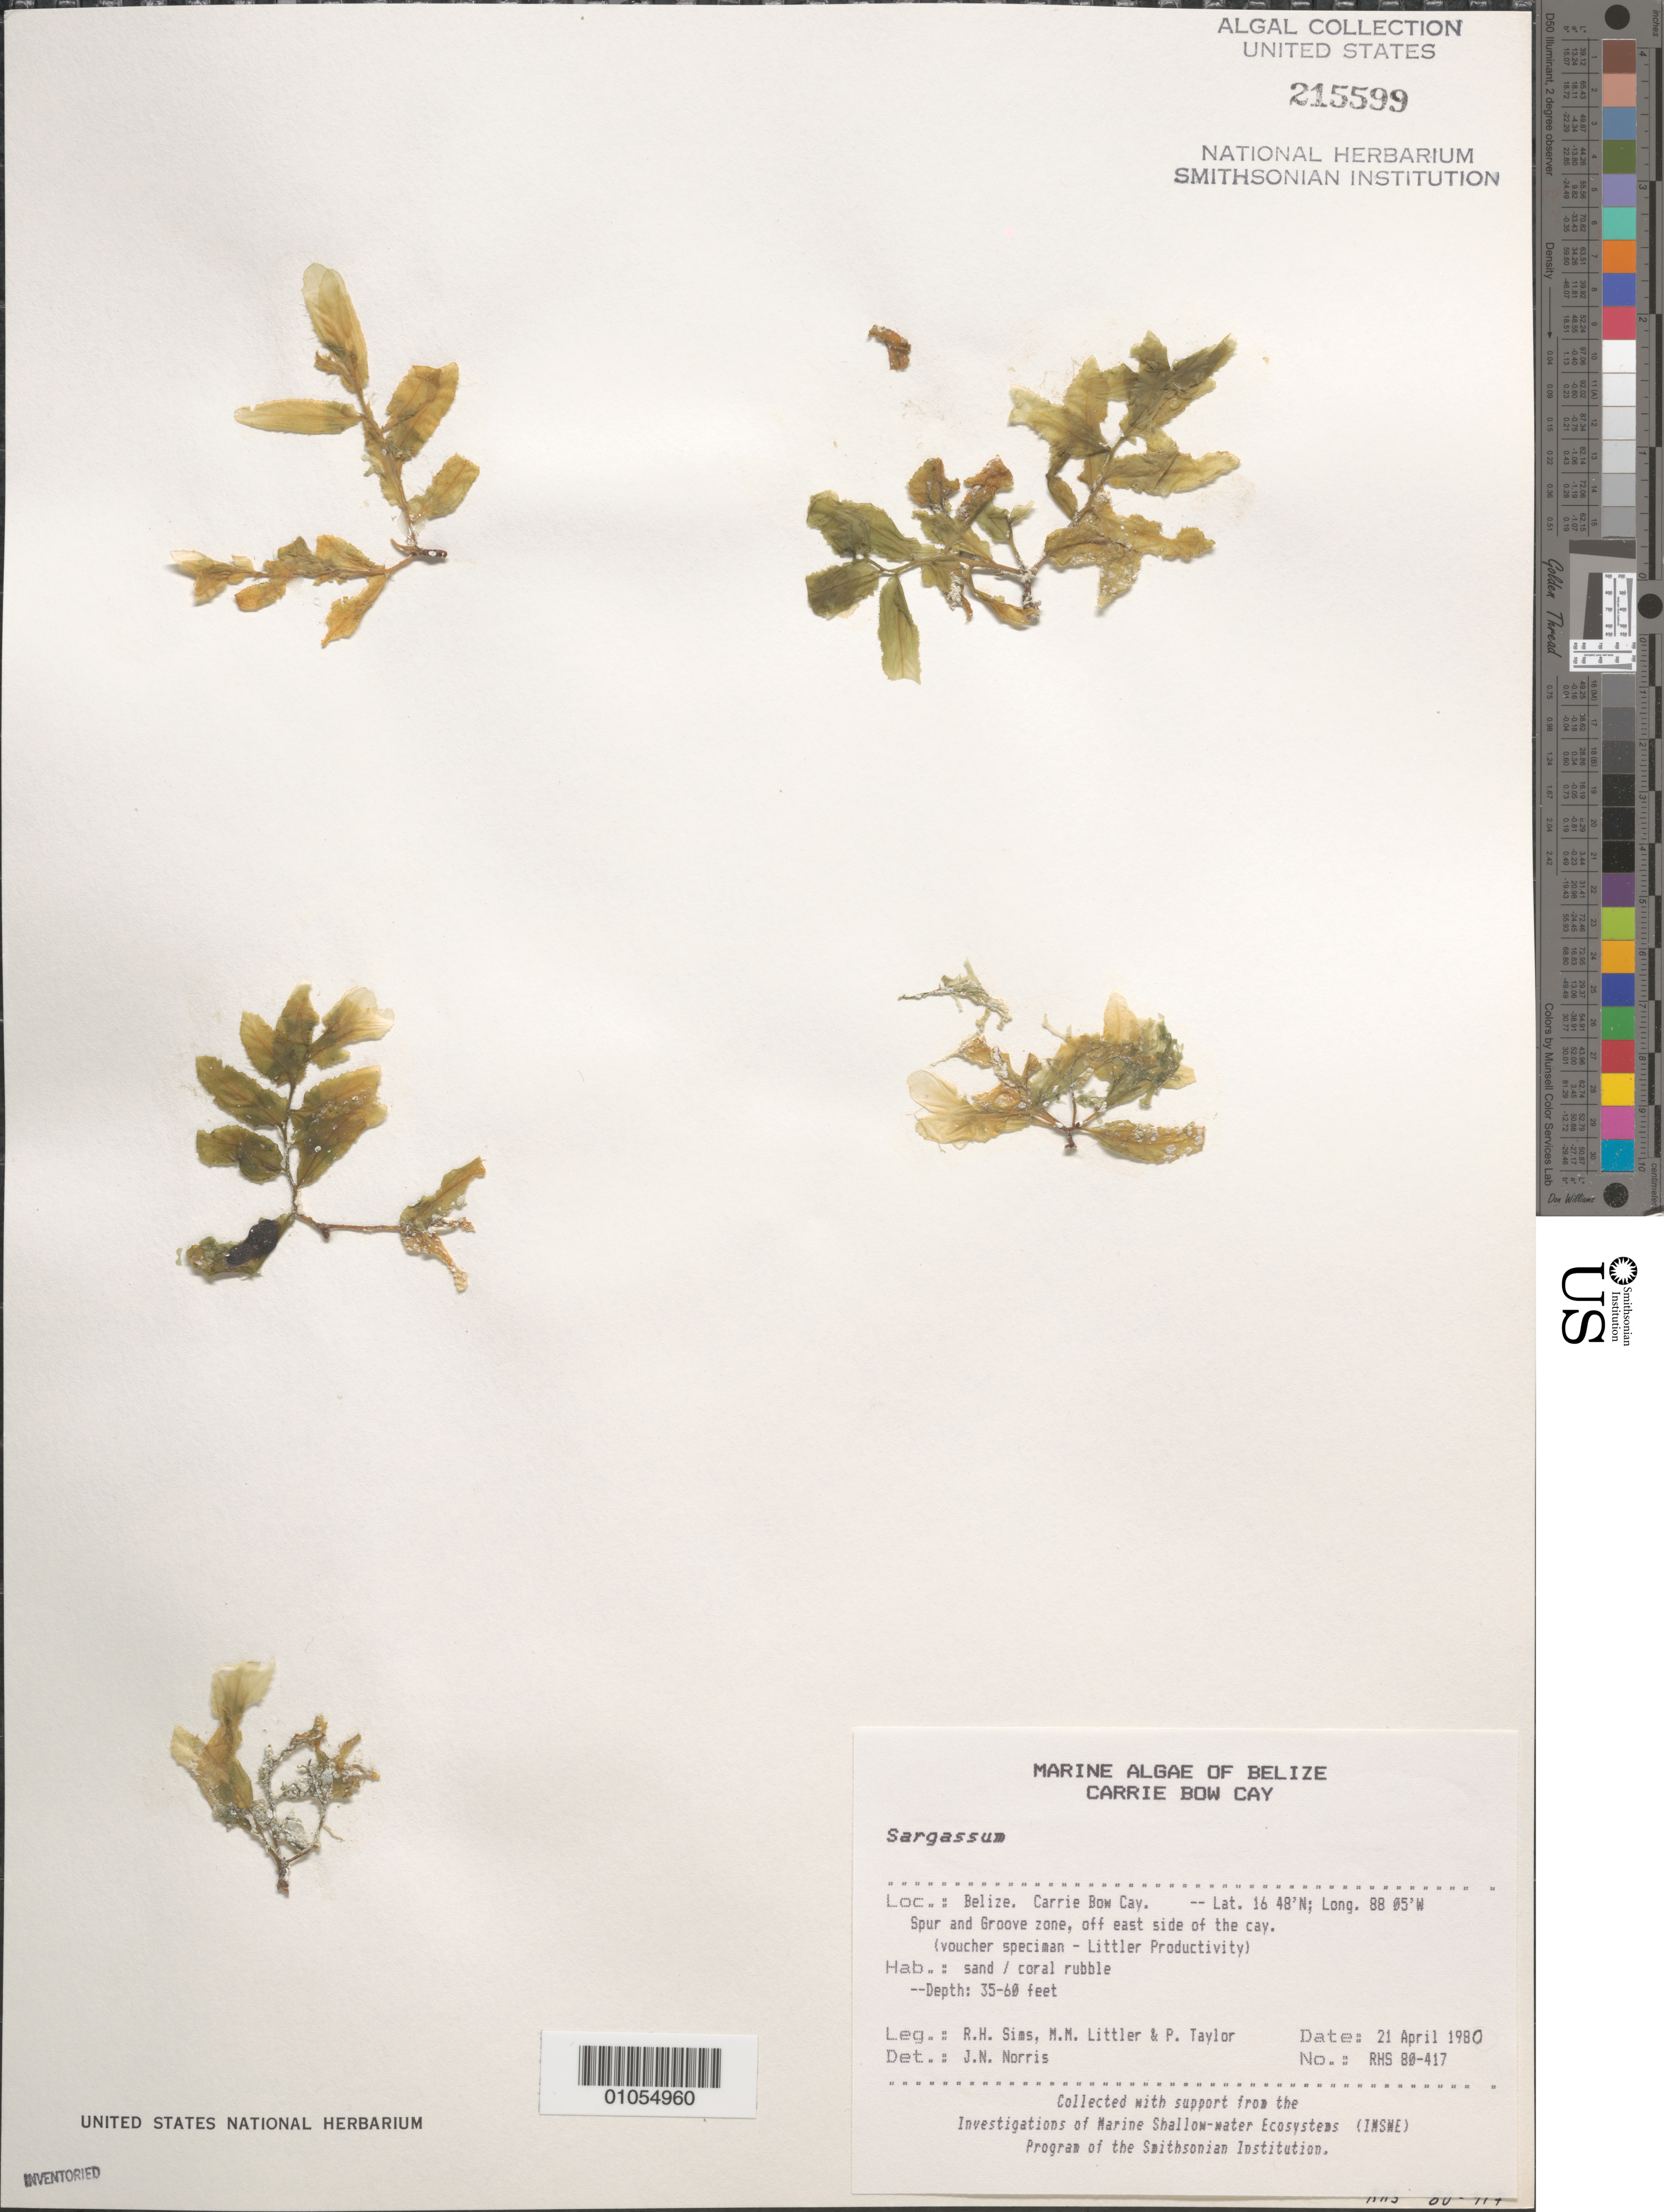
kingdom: Chromista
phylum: Ochrophyta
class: Phaeophyceae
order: Fucales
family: Sargassaceae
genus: Sargassum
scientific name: Sargassum sp.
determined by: Norris, James N.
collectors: R. H. Sims, M. M. Littler & P. R. Taylor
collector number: RHS 80-417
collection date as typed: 21 Apr 1980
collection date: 1980-04-21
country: Belize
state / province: Stann Creek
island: Carrie Bow Cay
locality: Spur and groove zone off east side of Carrie Bow Cay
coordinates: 16 48'N, 88 05'W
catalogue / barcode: US 215599